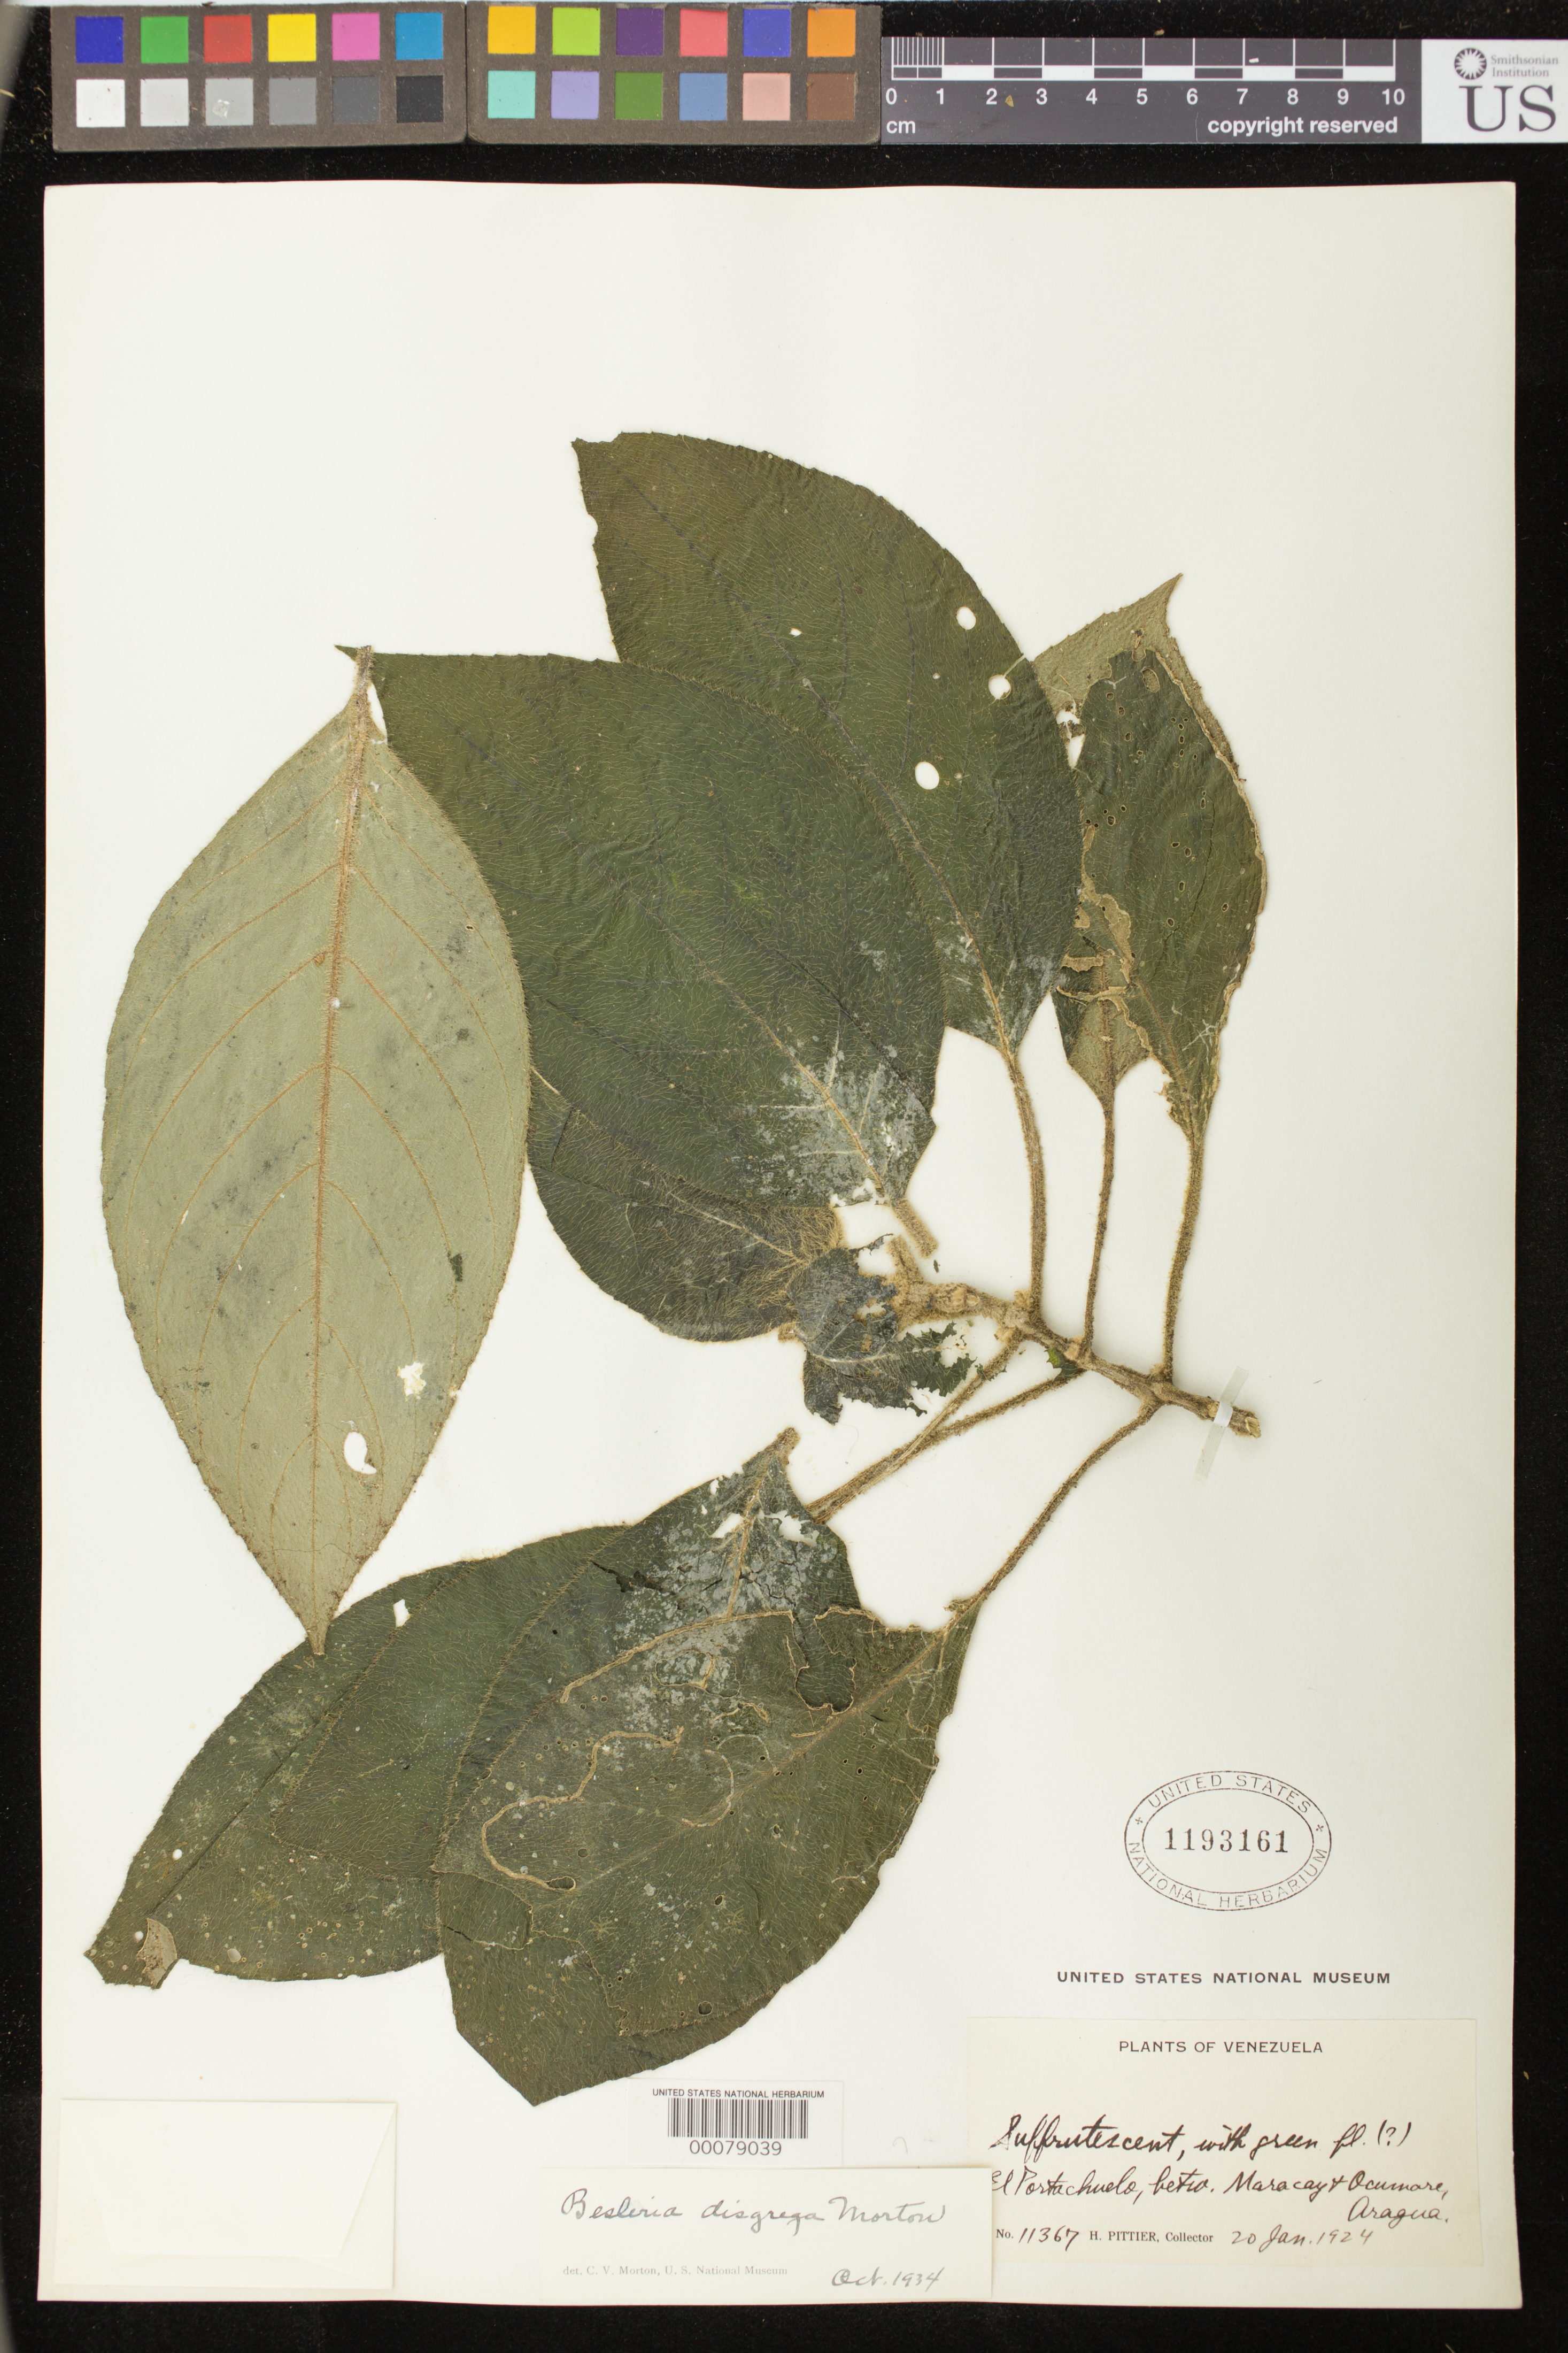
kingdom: Plantae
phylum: Tracheophyta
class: Magnoliopsida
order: Lamiales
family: Gesneriaceae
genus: Besleria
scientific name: Besleria disgrega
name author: C.V. Morton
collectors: H. F. Pittier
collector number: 11367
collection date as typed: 20 Jan 1924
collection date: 1924-01-20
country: Venezuela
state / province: Aragua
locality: El Portachuelo, between Maracay & Ocumare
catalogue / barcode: US 1193161